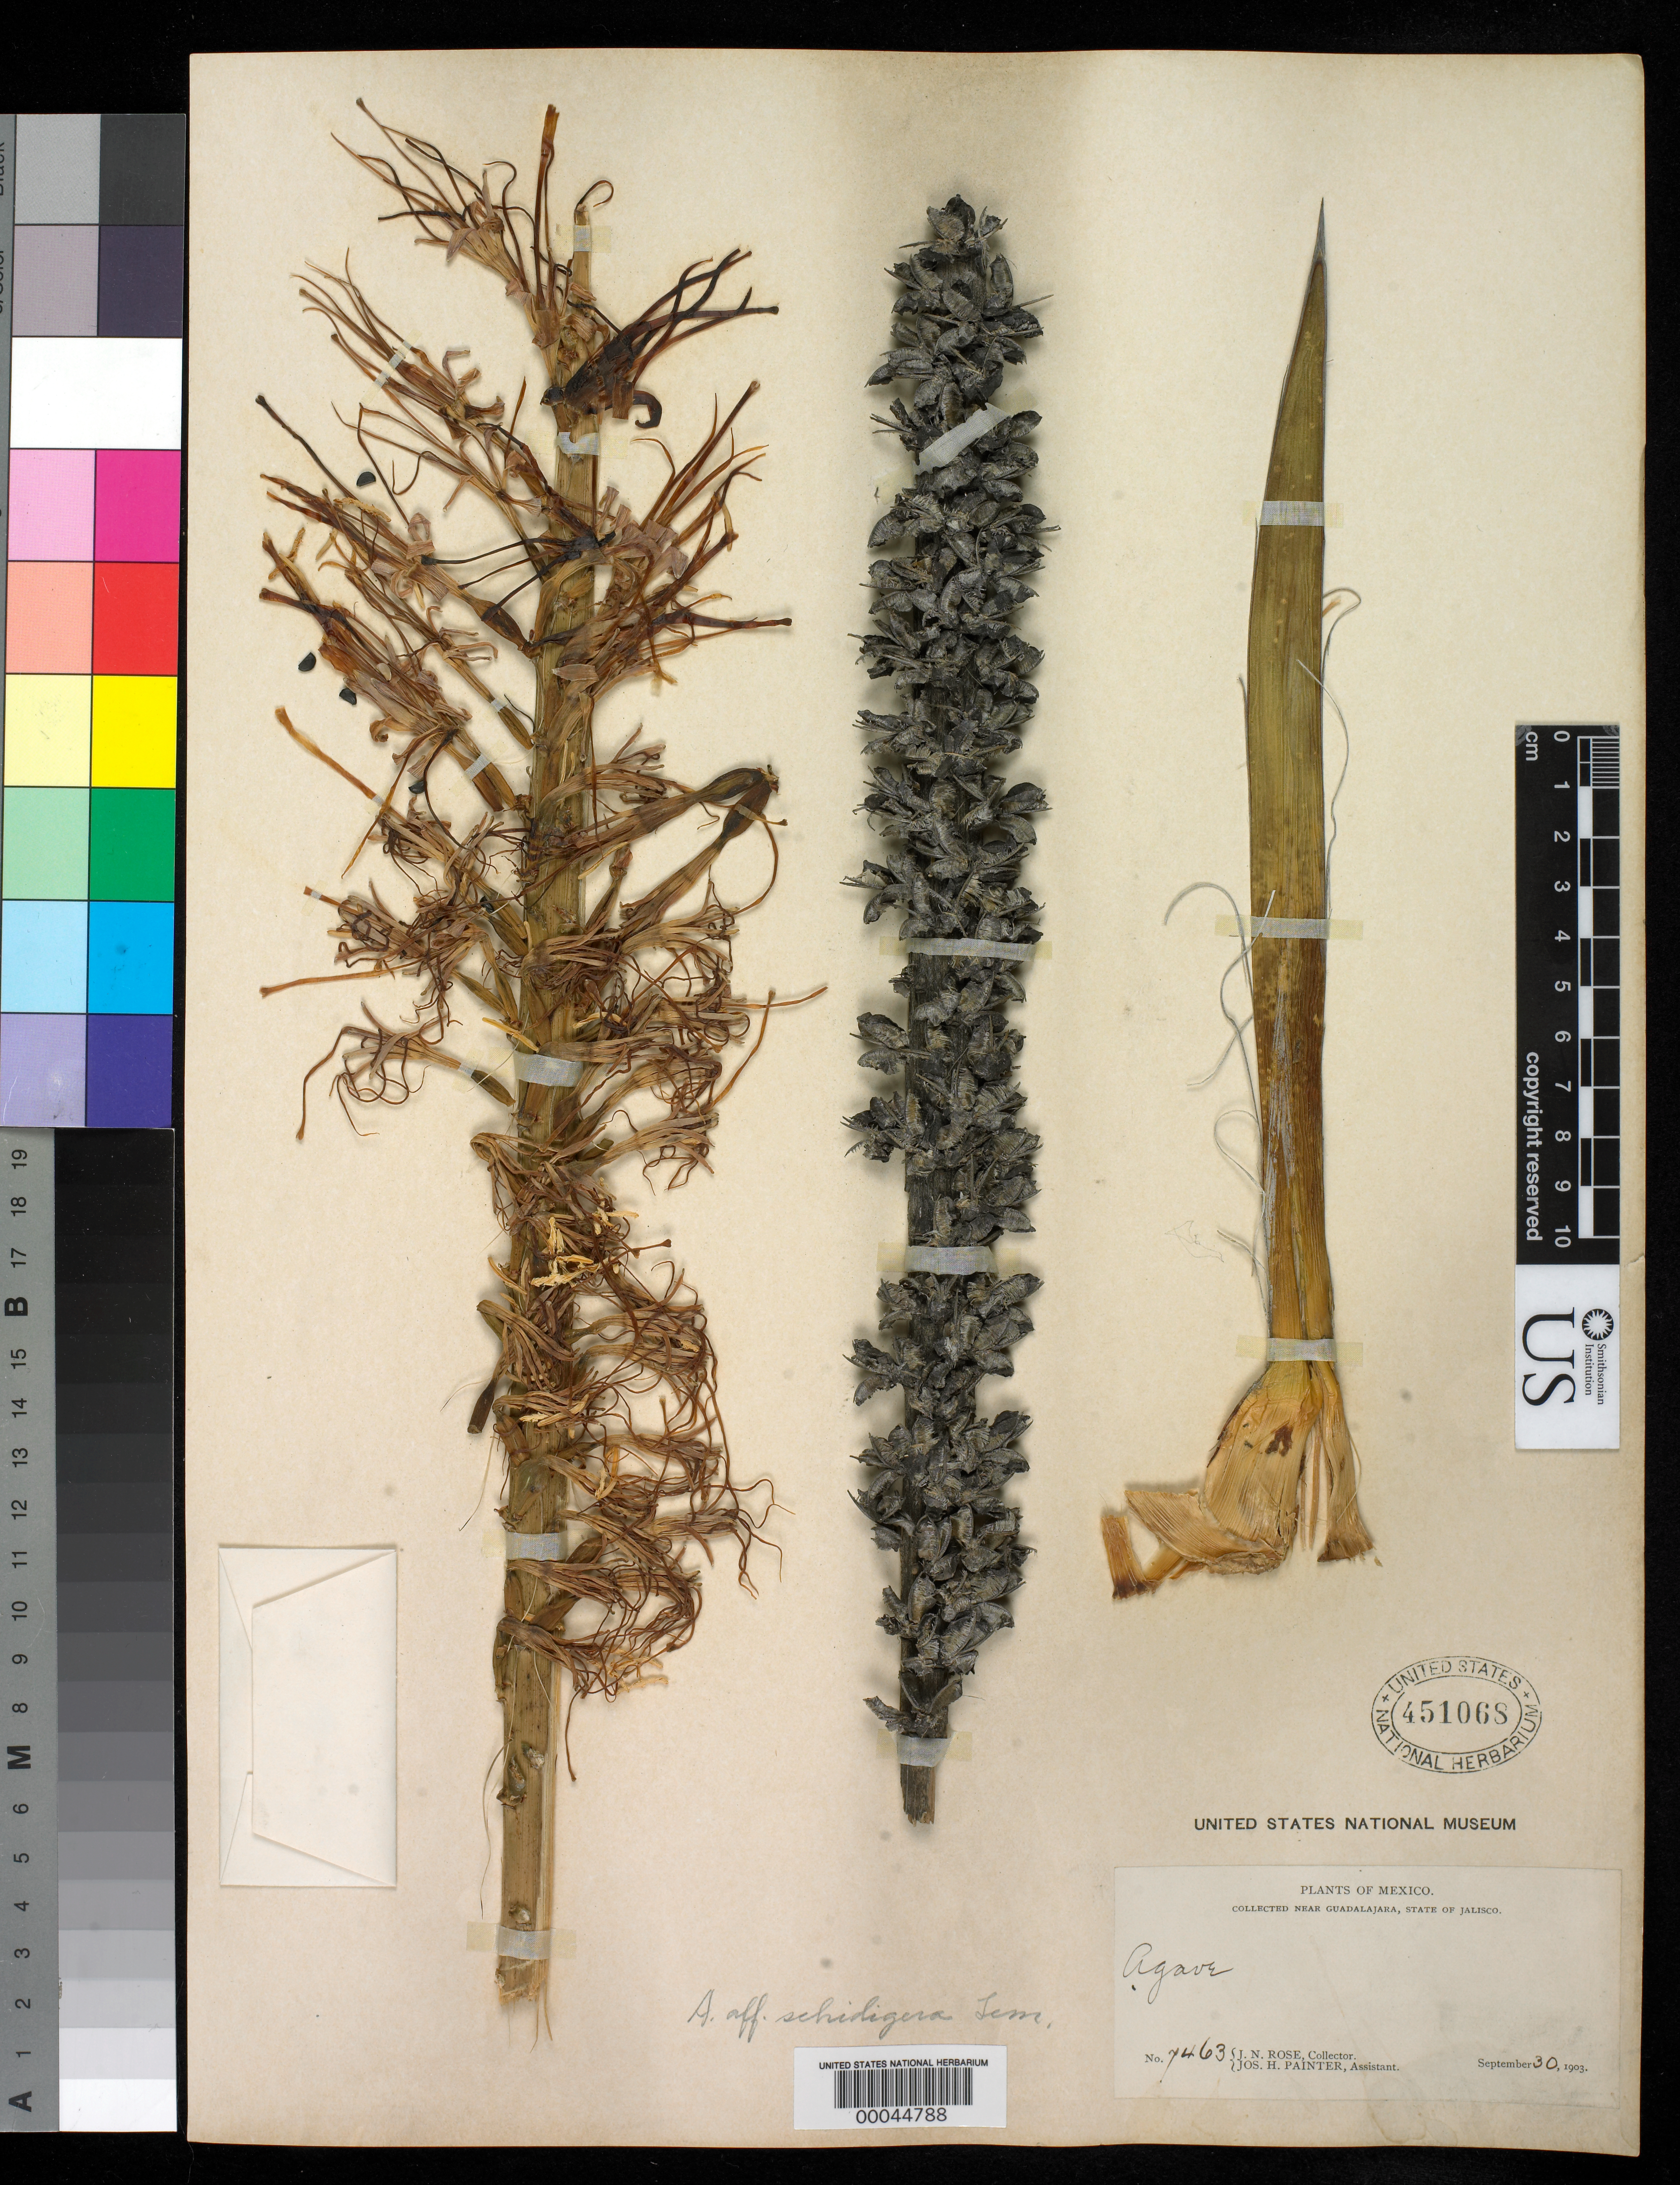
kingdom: Plantae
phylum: Tracheophyta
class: Liliopsida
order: Asparagales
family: Asparagaceae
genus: Agave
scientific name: Agave schidigera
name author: Lem.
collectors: J. N. Rose & J. H. Painter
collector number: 7463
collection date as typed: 30 Sep 1903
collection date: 1903-09-30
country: Mexico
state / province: Jalisco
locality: Near Guadalajara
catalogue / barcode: US 451068